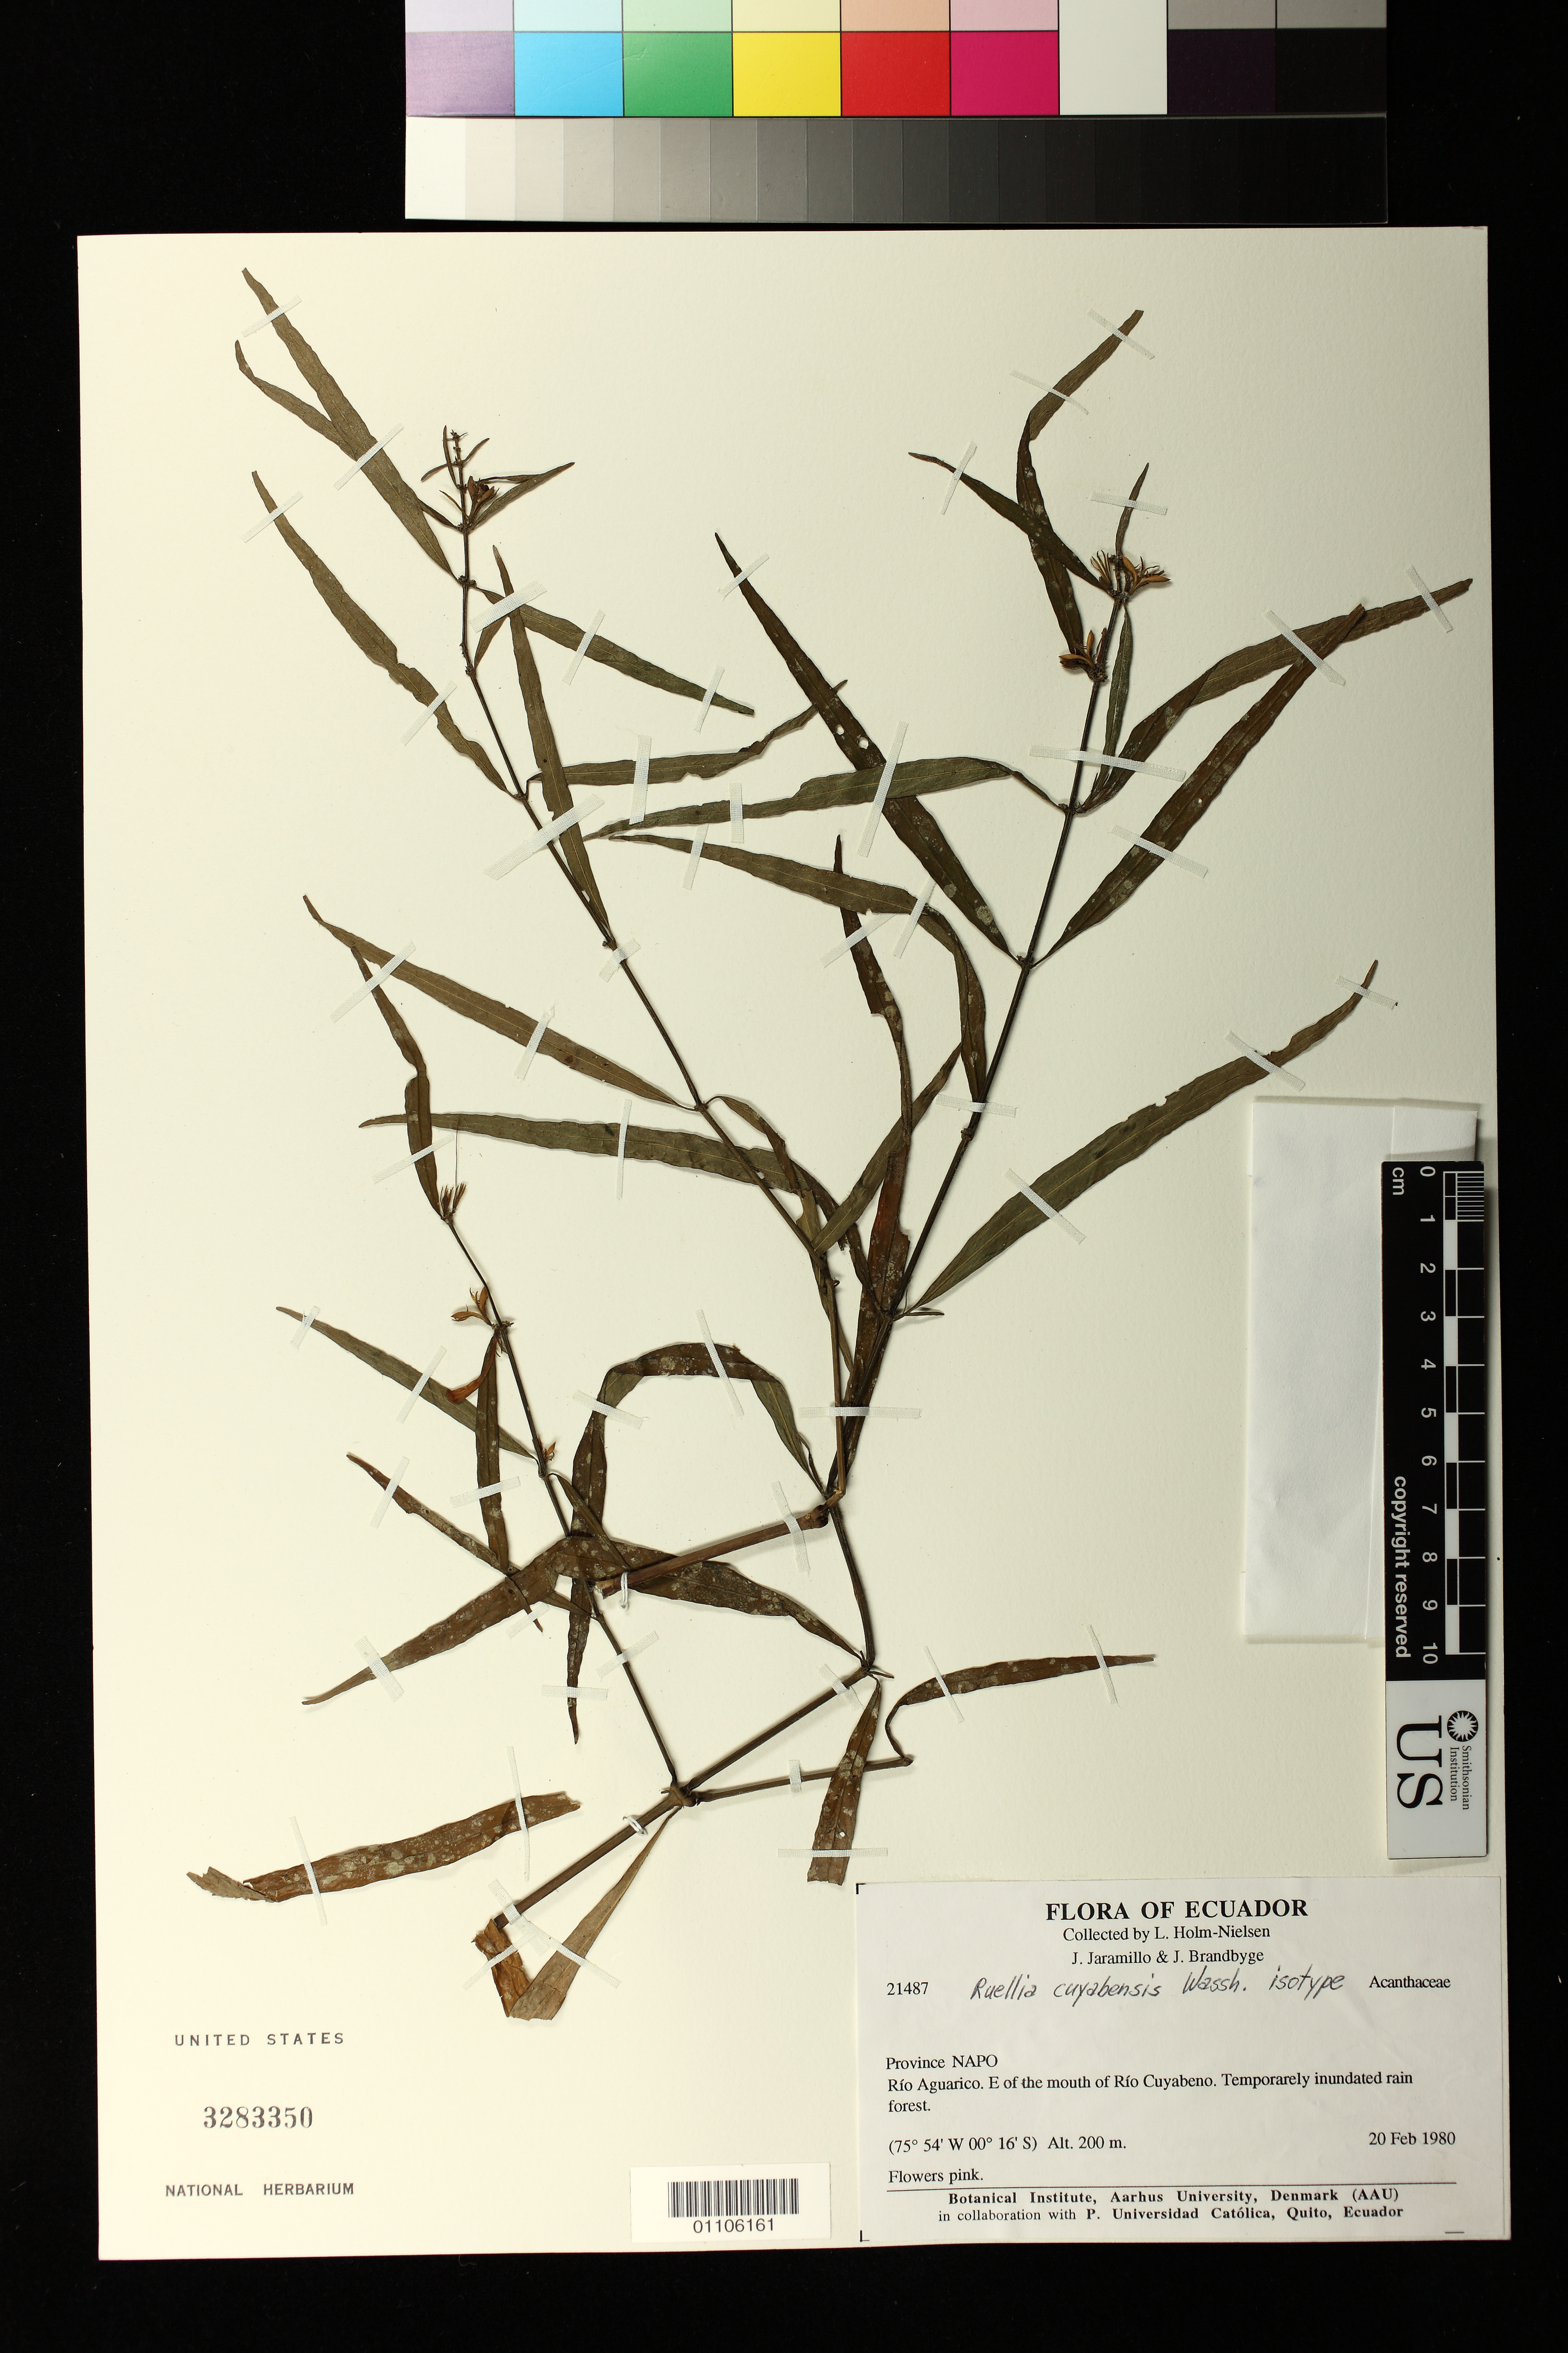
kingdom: Plantae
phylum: Tracheophyta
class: Magnoliopsida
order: Lamiales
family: Acanthaceae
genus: Ruellia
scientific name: Ruellia cuyabensis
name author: Wassh.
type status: Isotype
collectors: L. B. Holm-Nielsen, J. L. Jaramillo & J. Brandbyge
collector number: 21487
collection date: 1980-02-20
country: Ecuador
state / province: Napo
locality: Province Napo. Rio Aguarico. E of the mouth of Rio Cuyabeno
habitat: Temporarily inundated rain forest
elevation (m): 200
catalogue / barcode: US 3283350